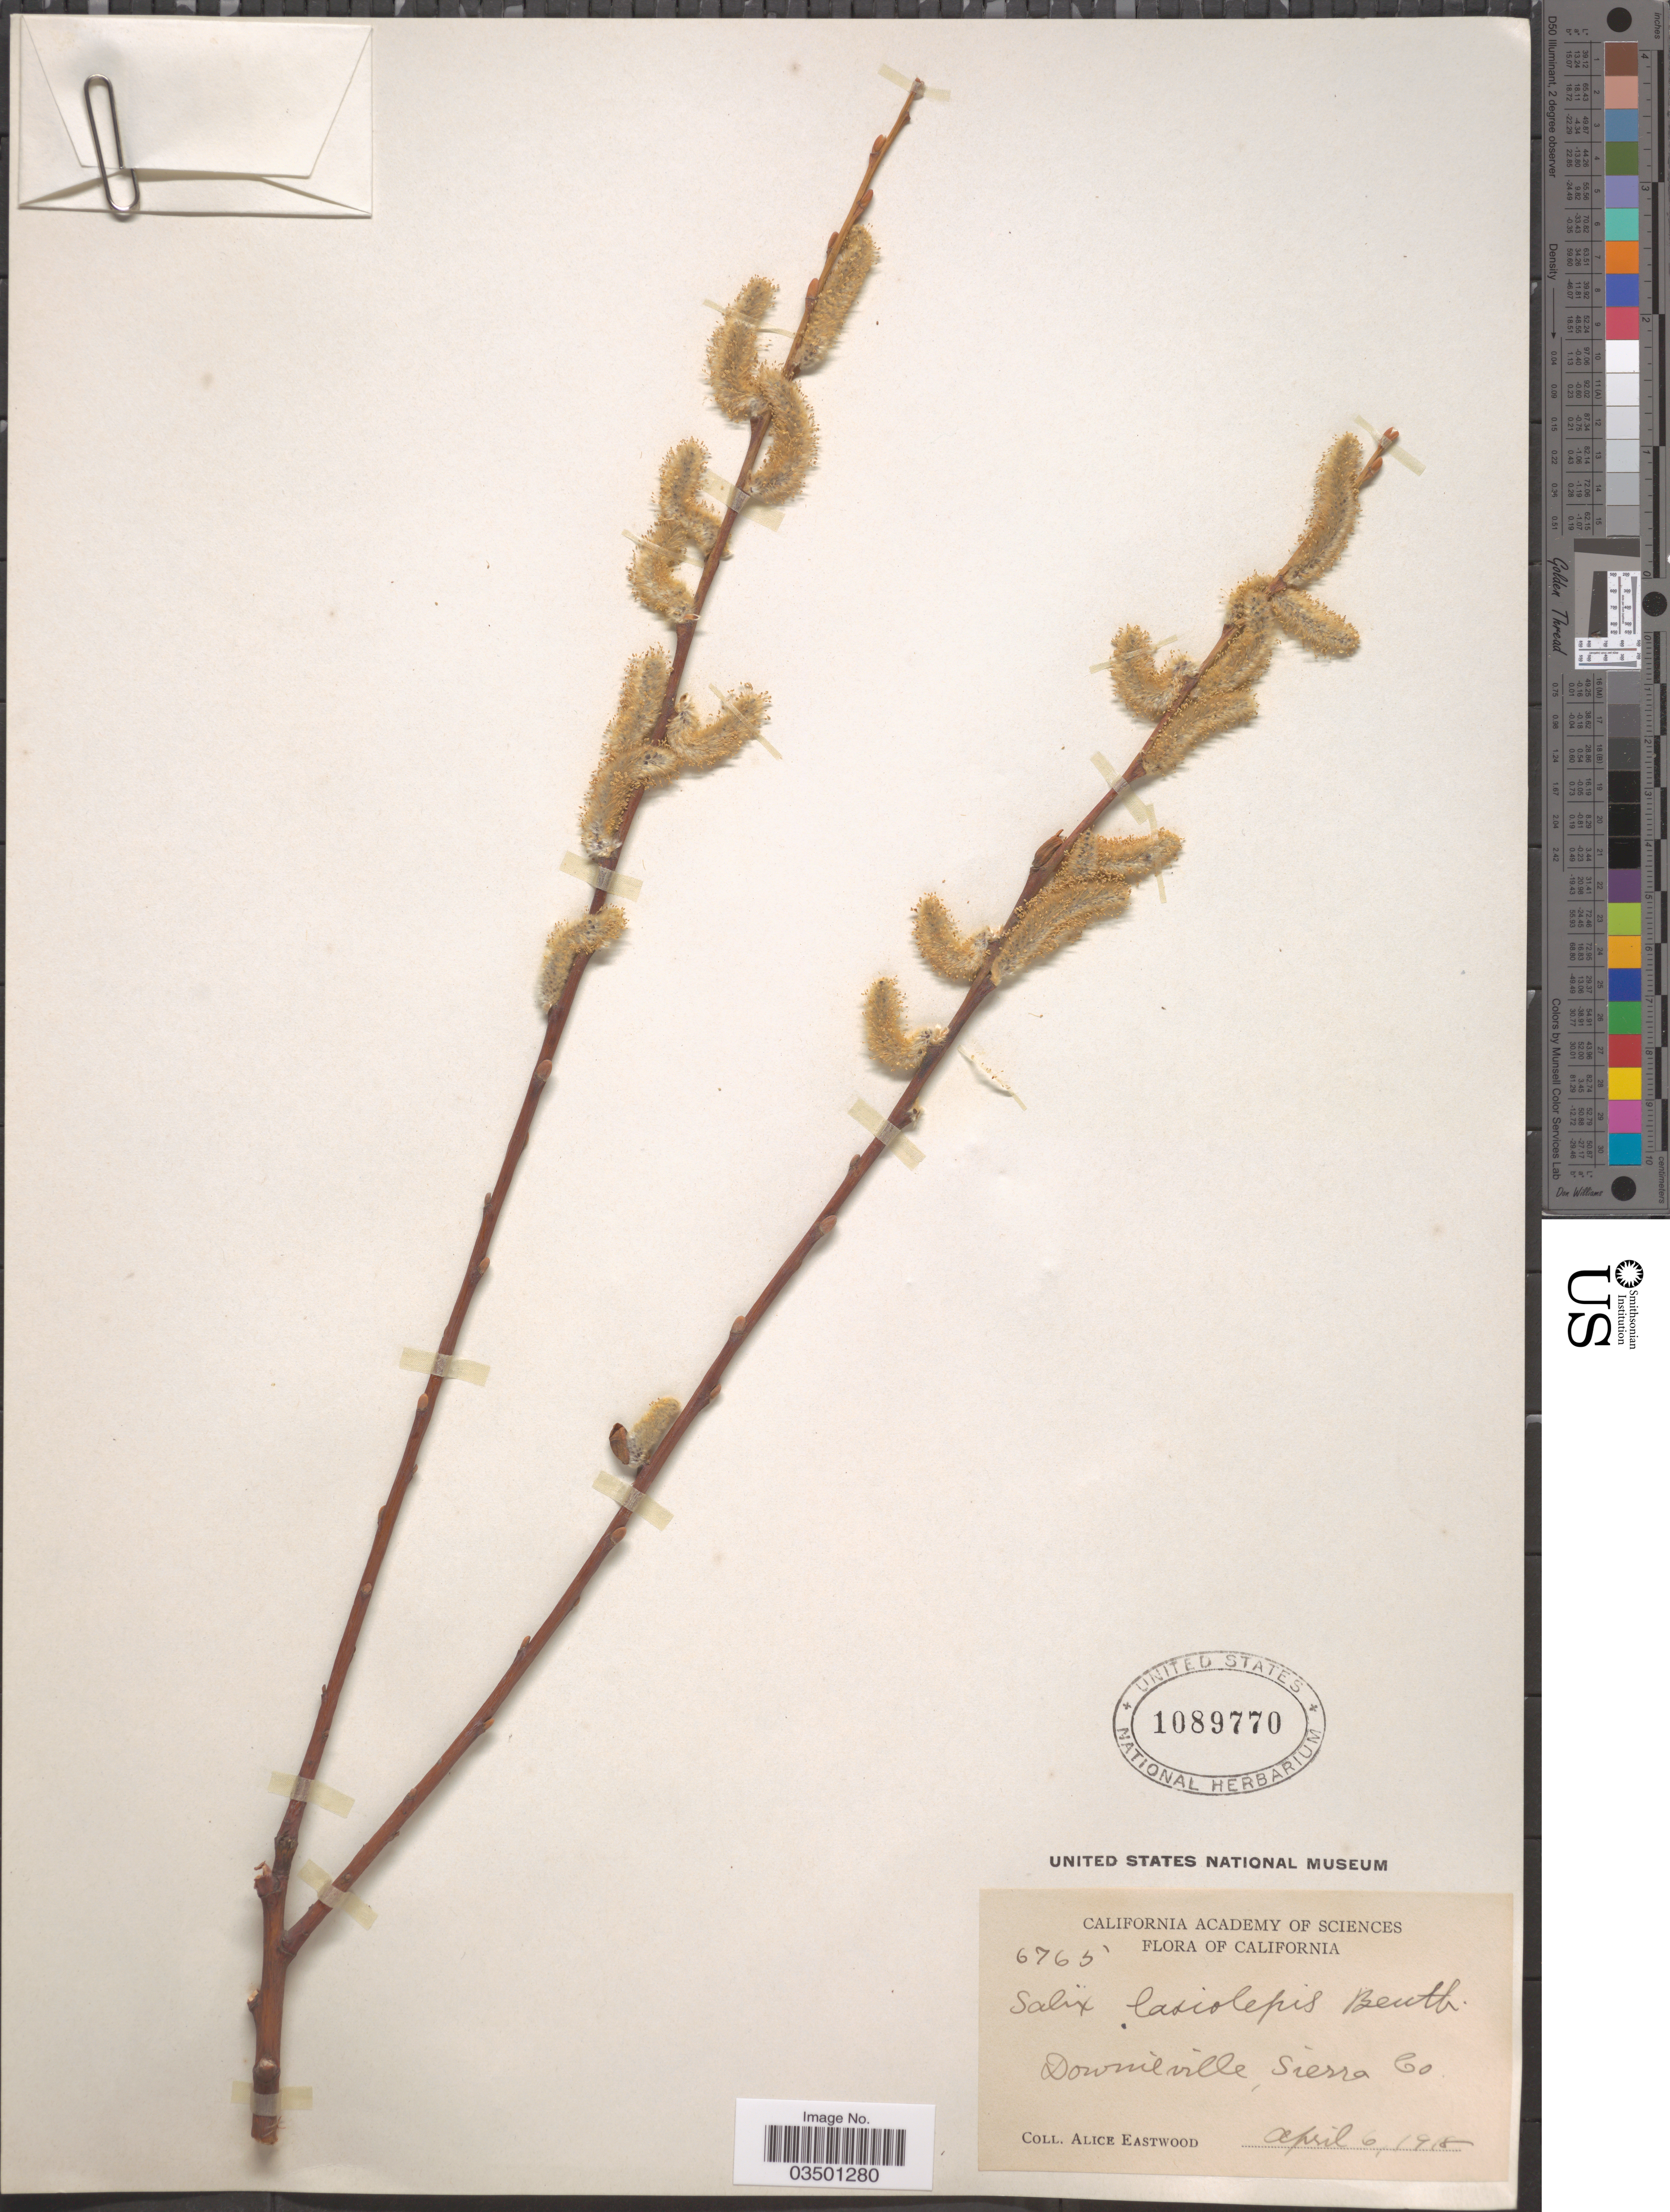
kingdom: Plantae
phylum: Tracheophyta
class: Magnoliopsida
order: Malpighiales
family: Salicaceae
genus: Salix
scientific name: Salix lasiolepis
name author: Benth.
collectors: A. Eastwood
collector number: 6765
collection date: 1918-04-06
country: United States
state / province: California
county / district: Sierra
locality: Downieville, Sierra Co.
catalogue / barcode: US 1089770